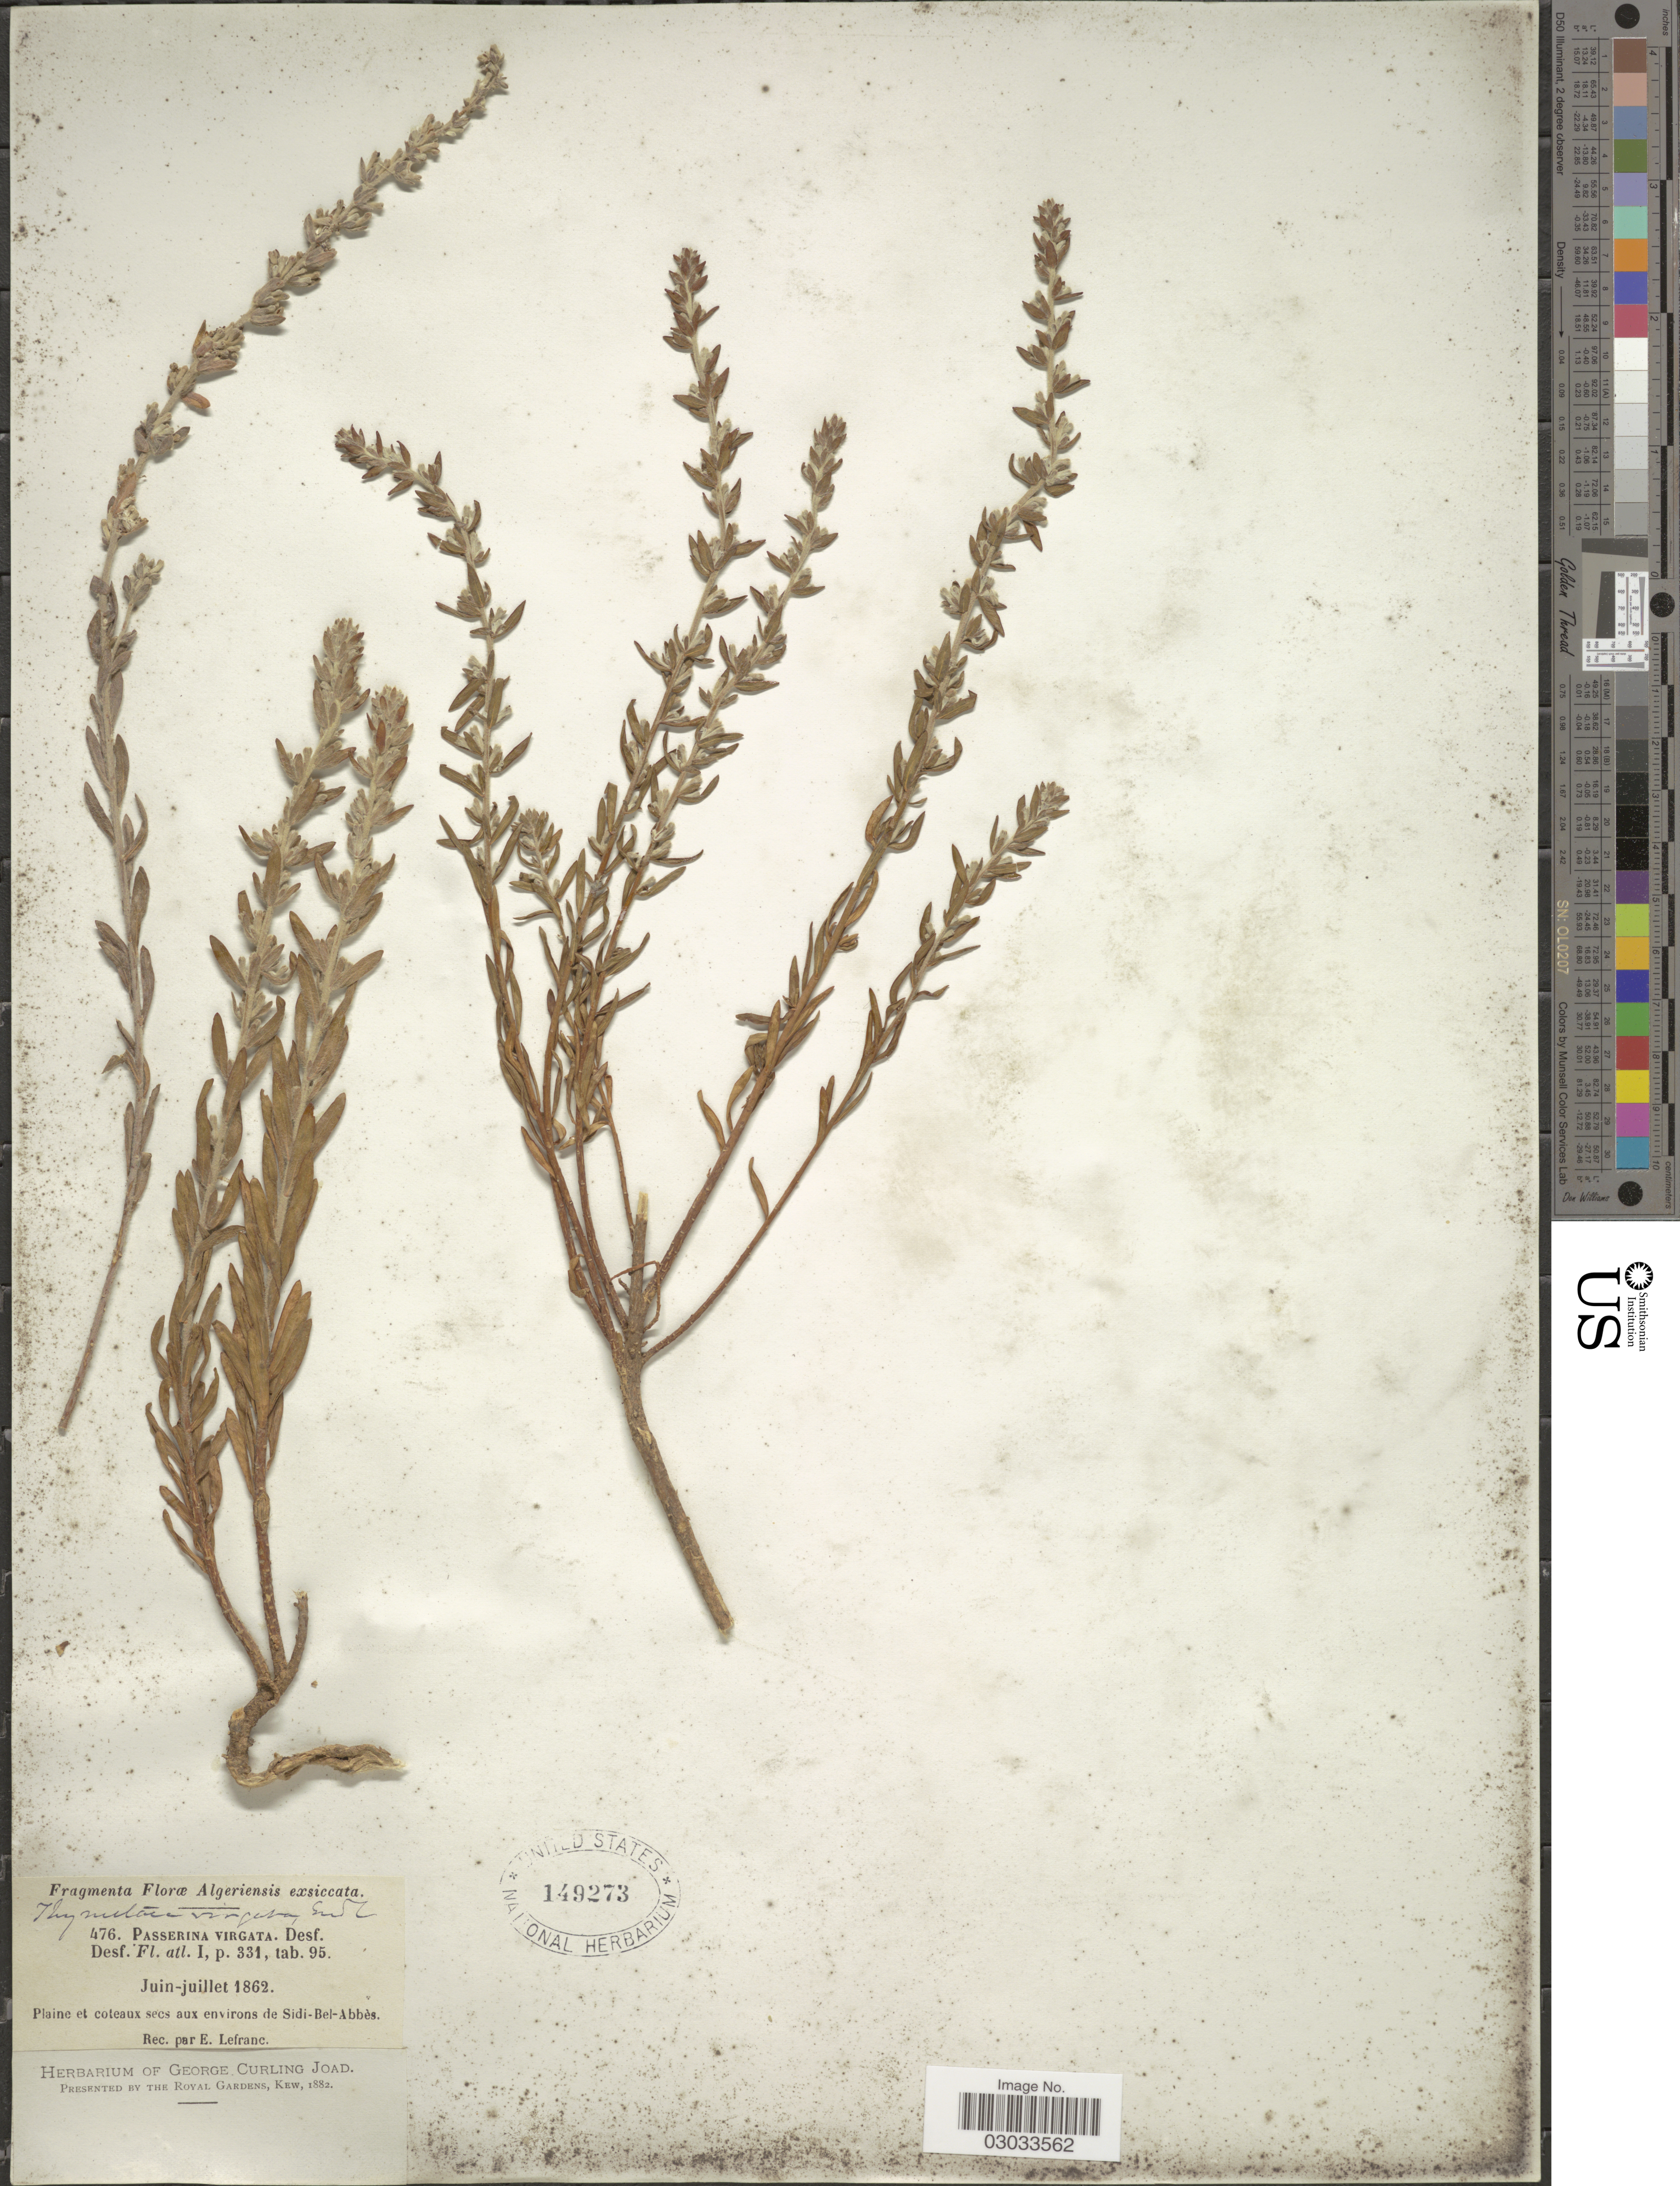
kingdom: Plantae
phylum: Tracheophyta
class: Magnoliopsida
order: Malvales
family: Thymelaeaceae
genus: Thymelaea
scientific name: Thymelaea virgata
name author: (Desf.) Endl.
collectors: E. Lefranc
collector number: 476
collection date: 1862-06/1862-07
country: Algeria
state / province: Sidi Bel Abbes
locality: Plaine et coteaux secs aux environs de Sidi-bei-Abbès.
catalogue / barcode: US 149273